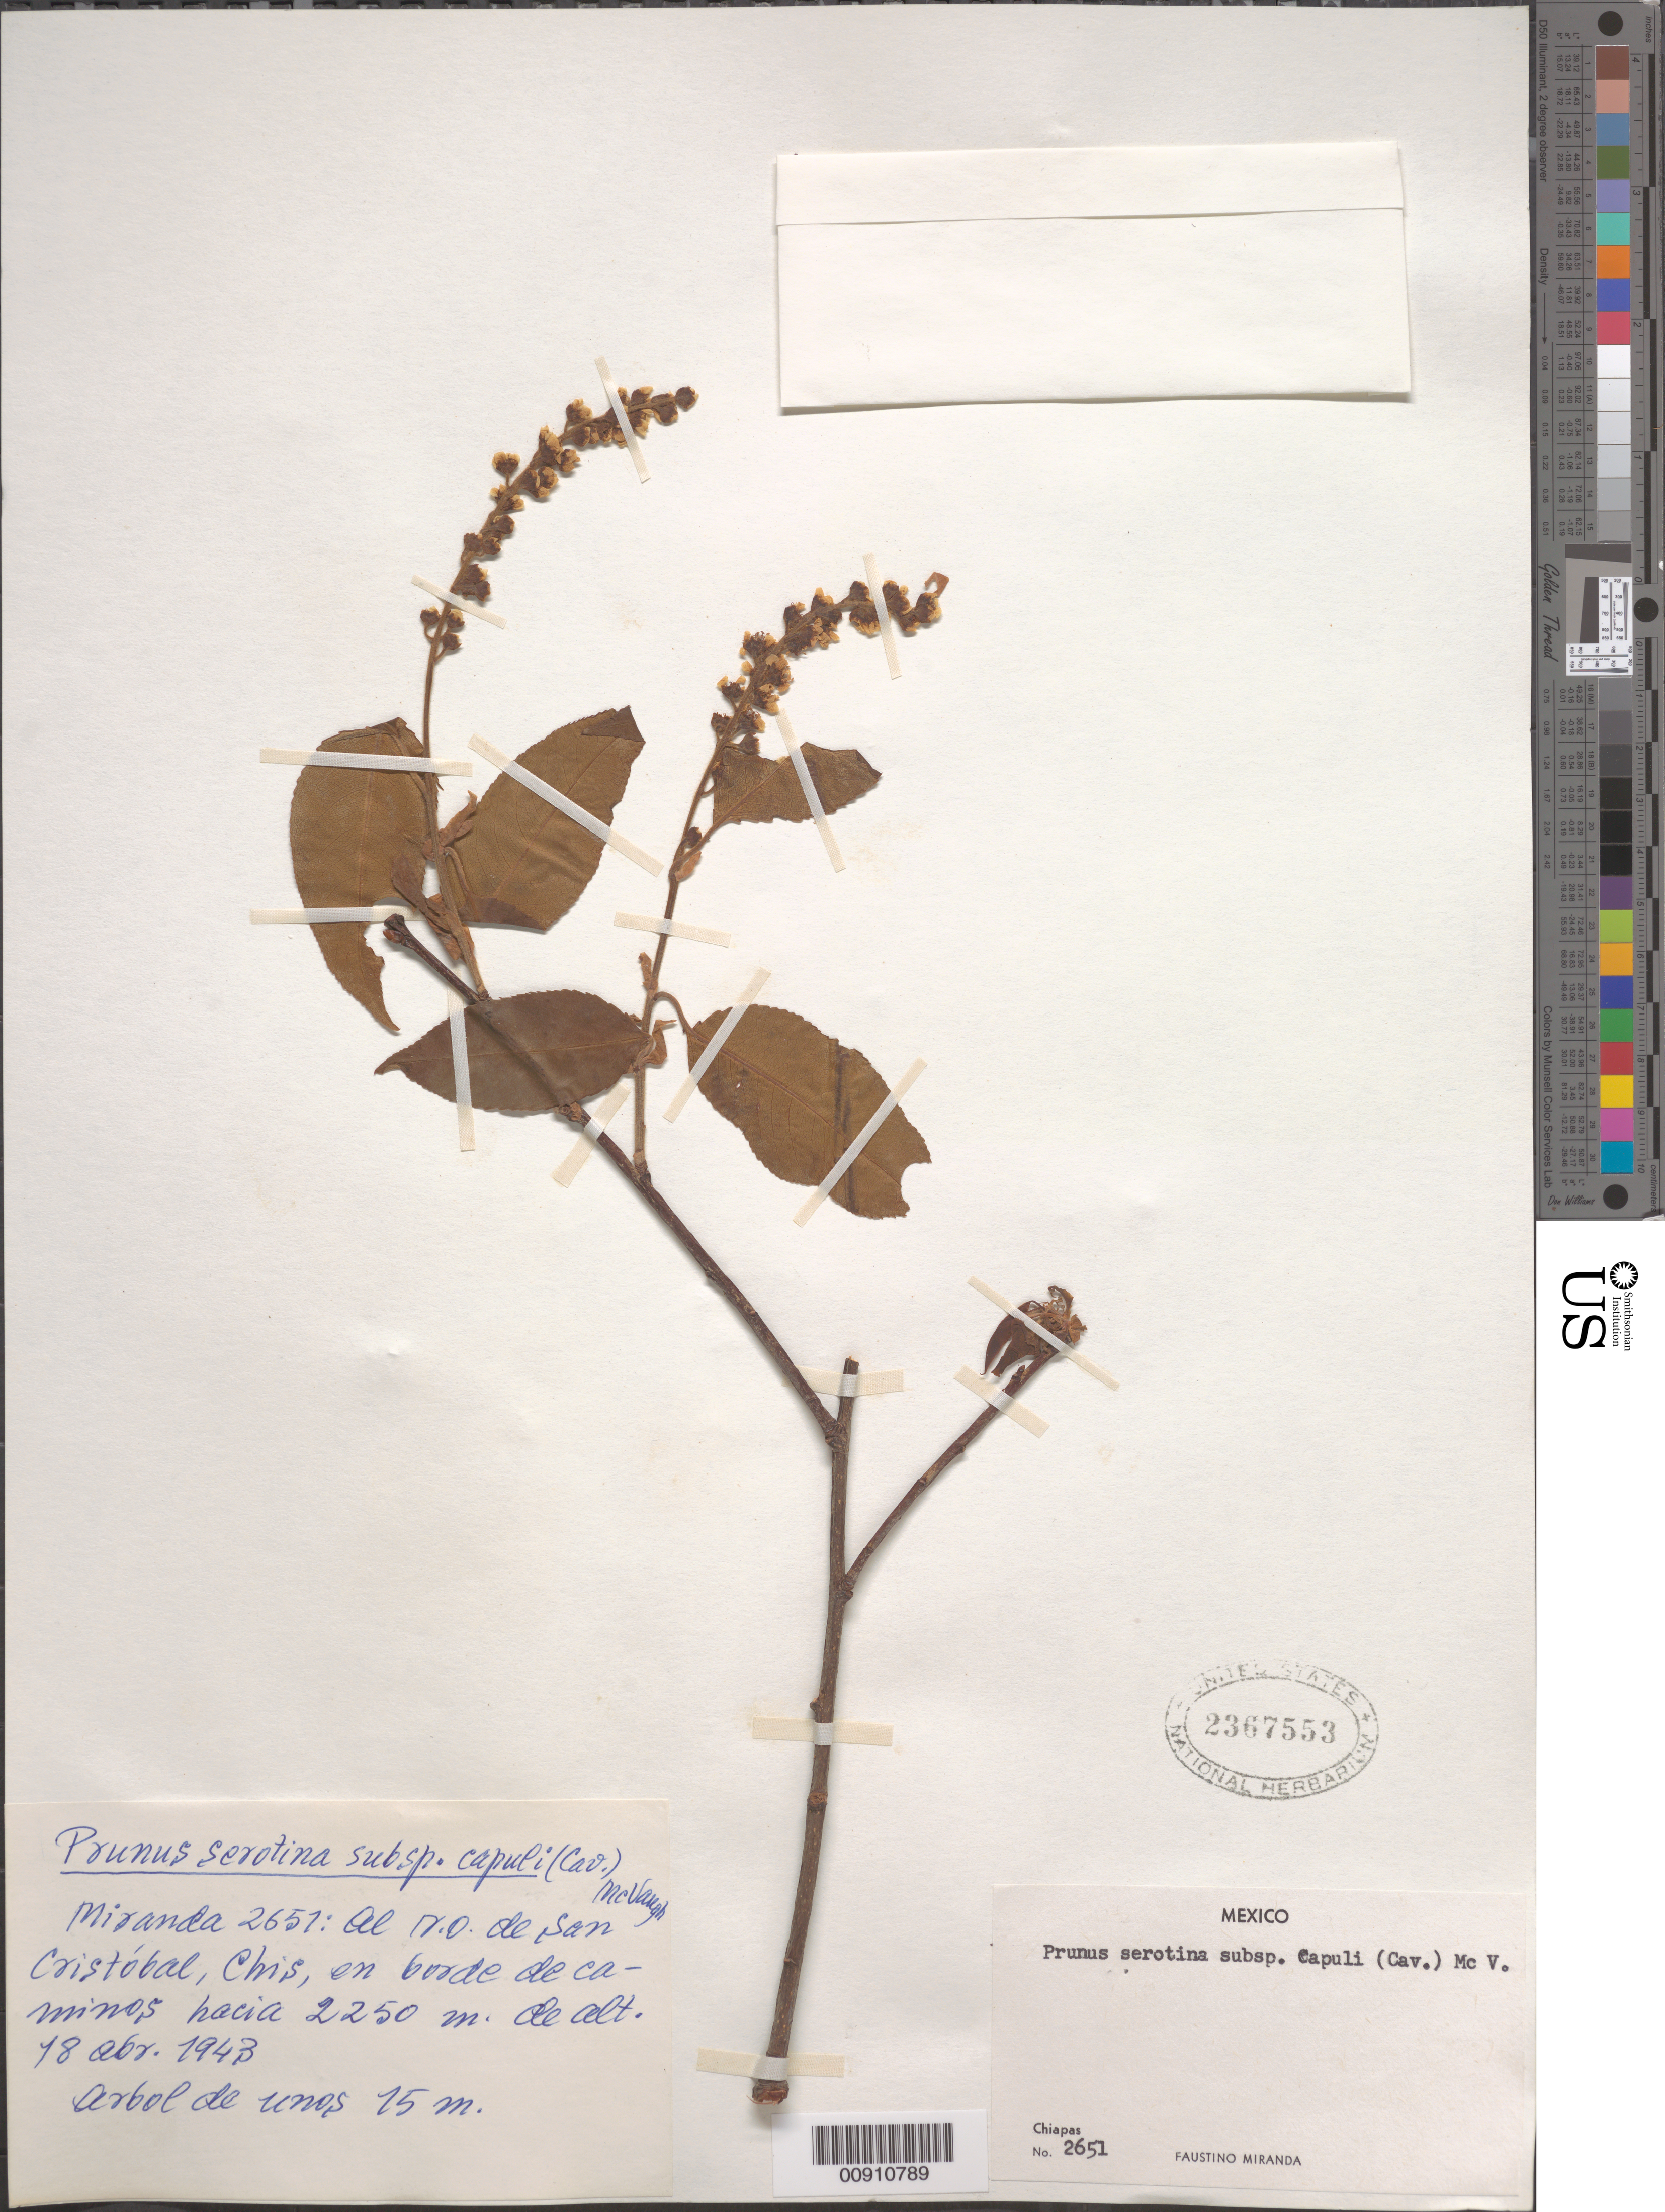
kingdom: Plantae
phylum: Tracheophyta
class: Magnoliopsida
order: Rosales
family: Rosaceae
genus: Prunus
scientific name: Prunus serotina var. salicifolia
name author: (Kunth) Koehne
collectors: Miranda G., F.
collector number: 2651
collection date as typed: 18 Apr 1943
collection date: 1943-04-18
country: Mexico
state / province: Chiapas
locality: Al N.O. de San Cristóbal, Chiapas, en borde de caminos.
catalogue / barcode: US 2367553